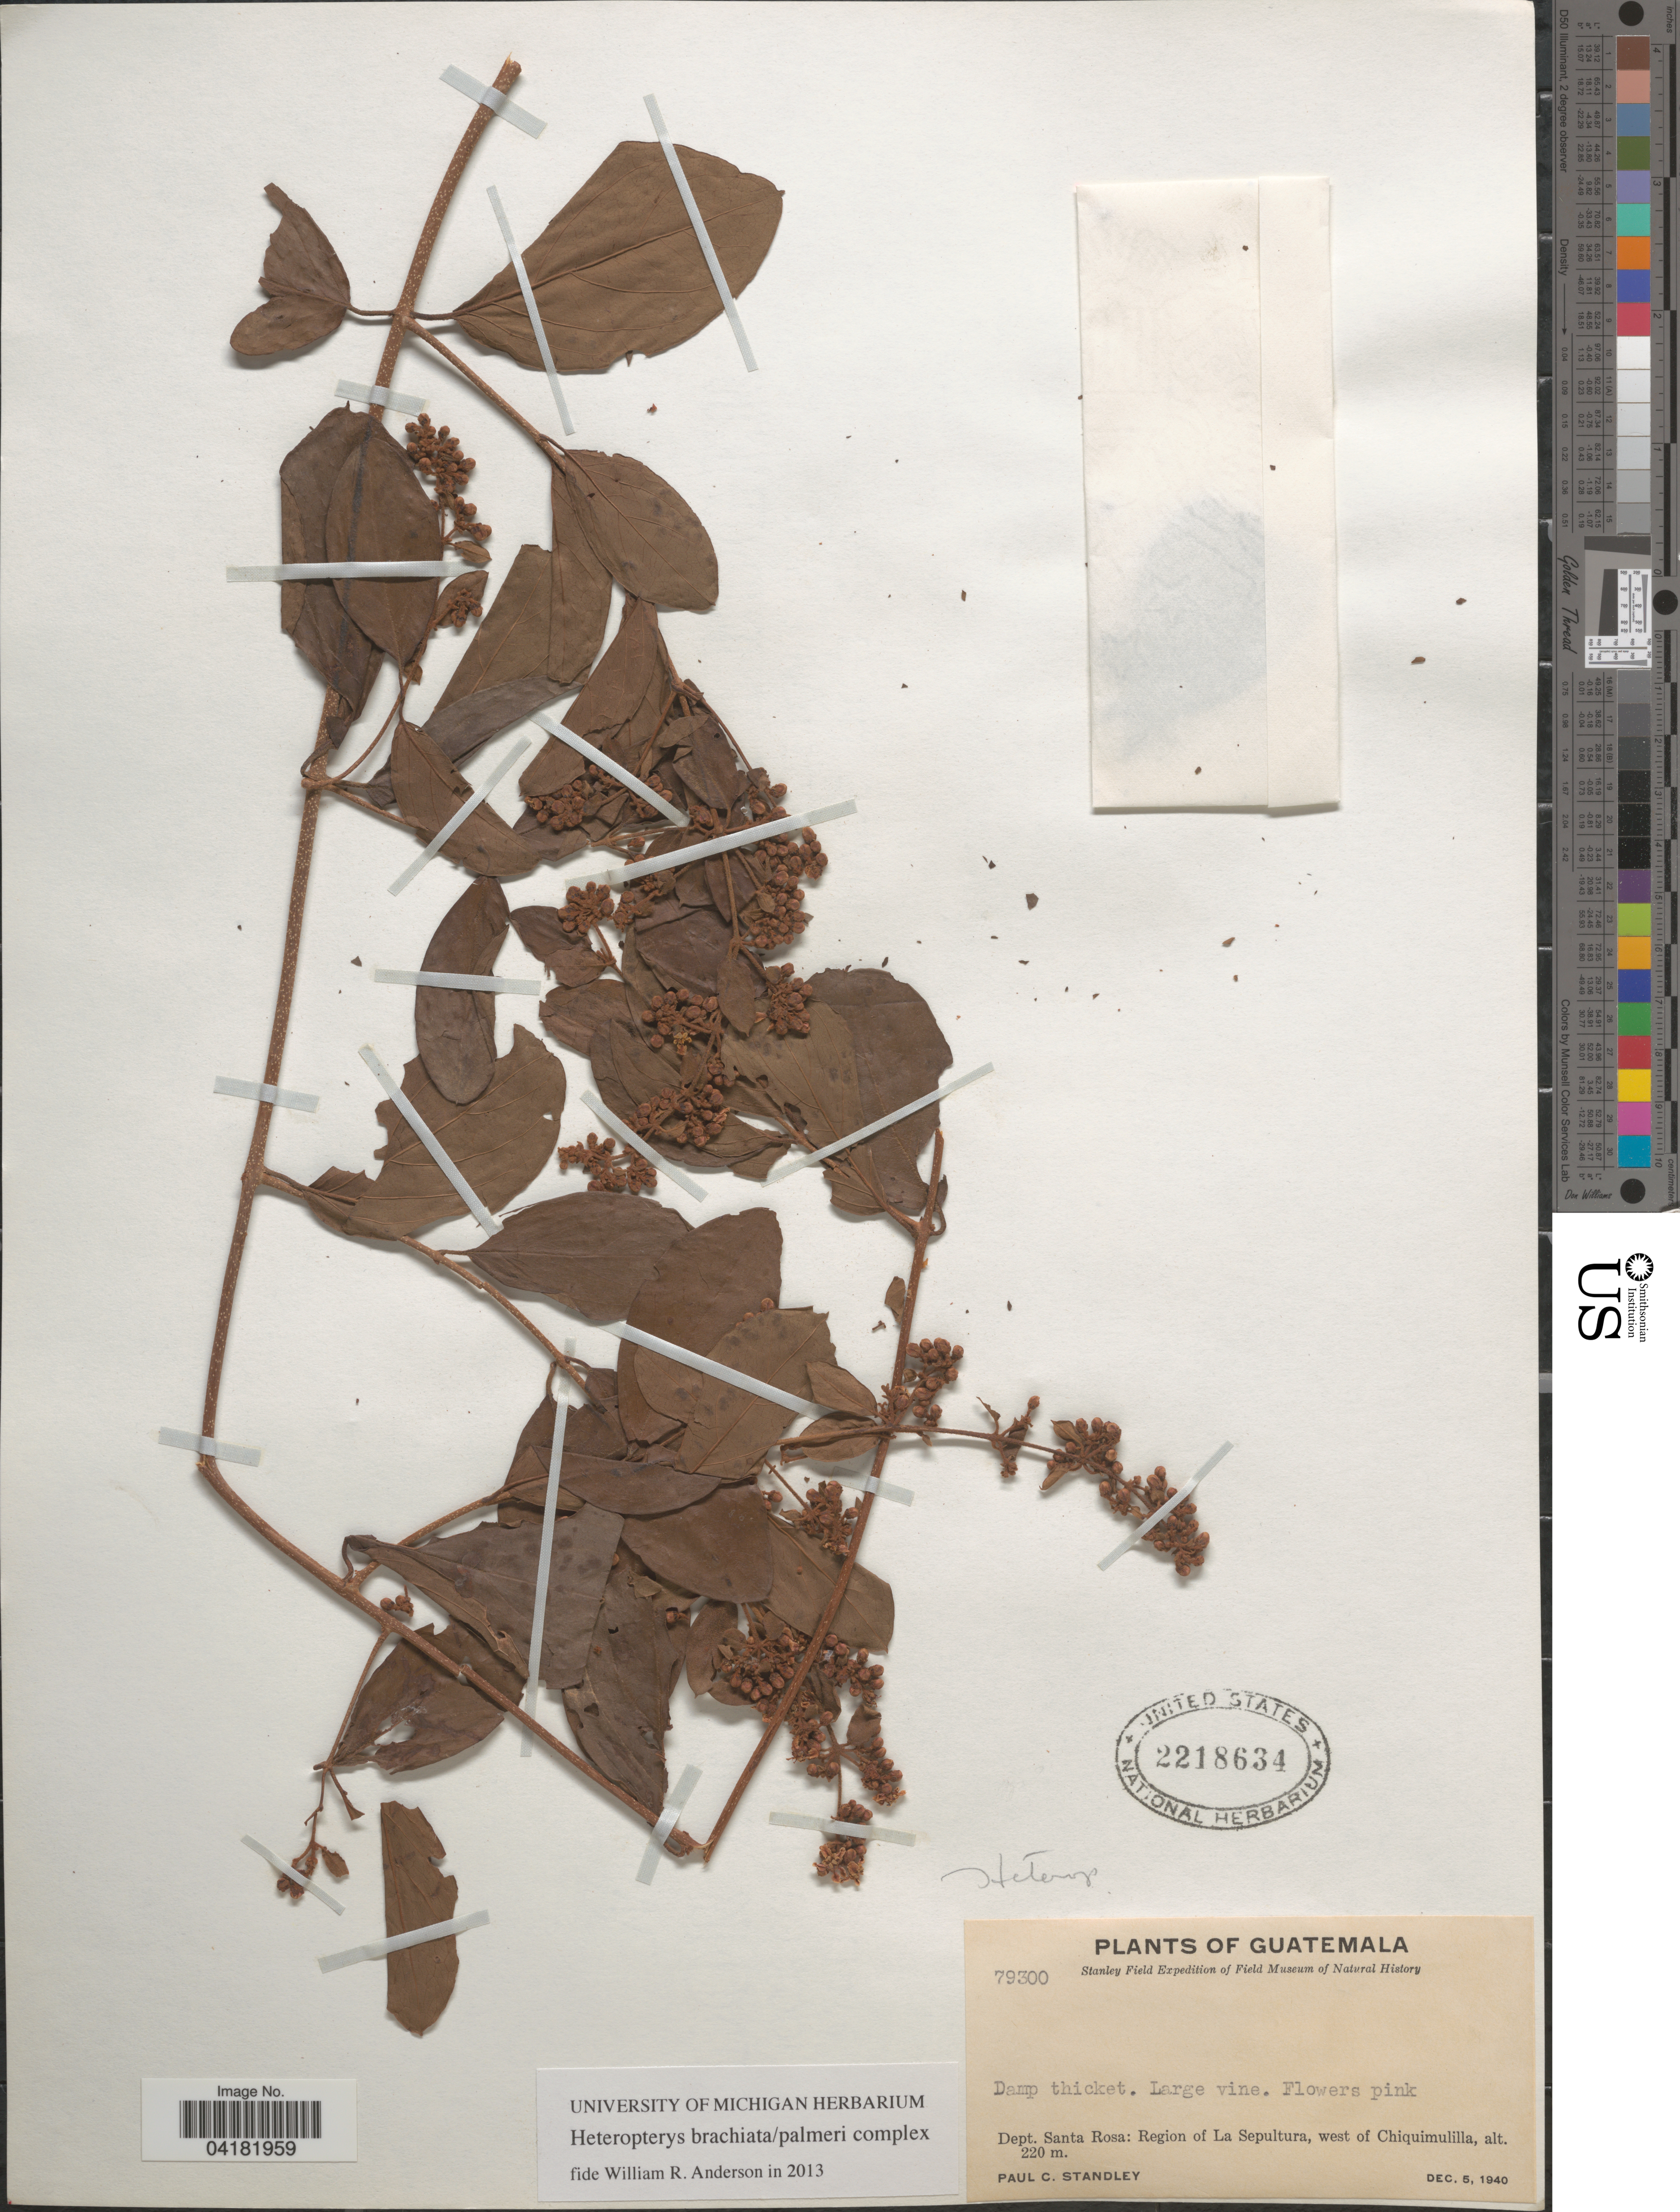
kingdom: Plantae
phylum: Tracheophyta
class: Magnoliopsida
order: Malpighiales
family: Malpighiaceae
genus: Heteropterys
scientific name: Heteropterys sp.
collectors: P. C. Standley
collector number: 79300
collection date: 1940-12-05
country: Guatemala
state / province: Santa Rosa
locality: Stanley Field Expedition of Field Museum of Natural History. Dept. Santa Rosa: Region of La Sepultura, west of Chiquimulilla.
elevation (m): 220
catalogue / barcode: US 2218634